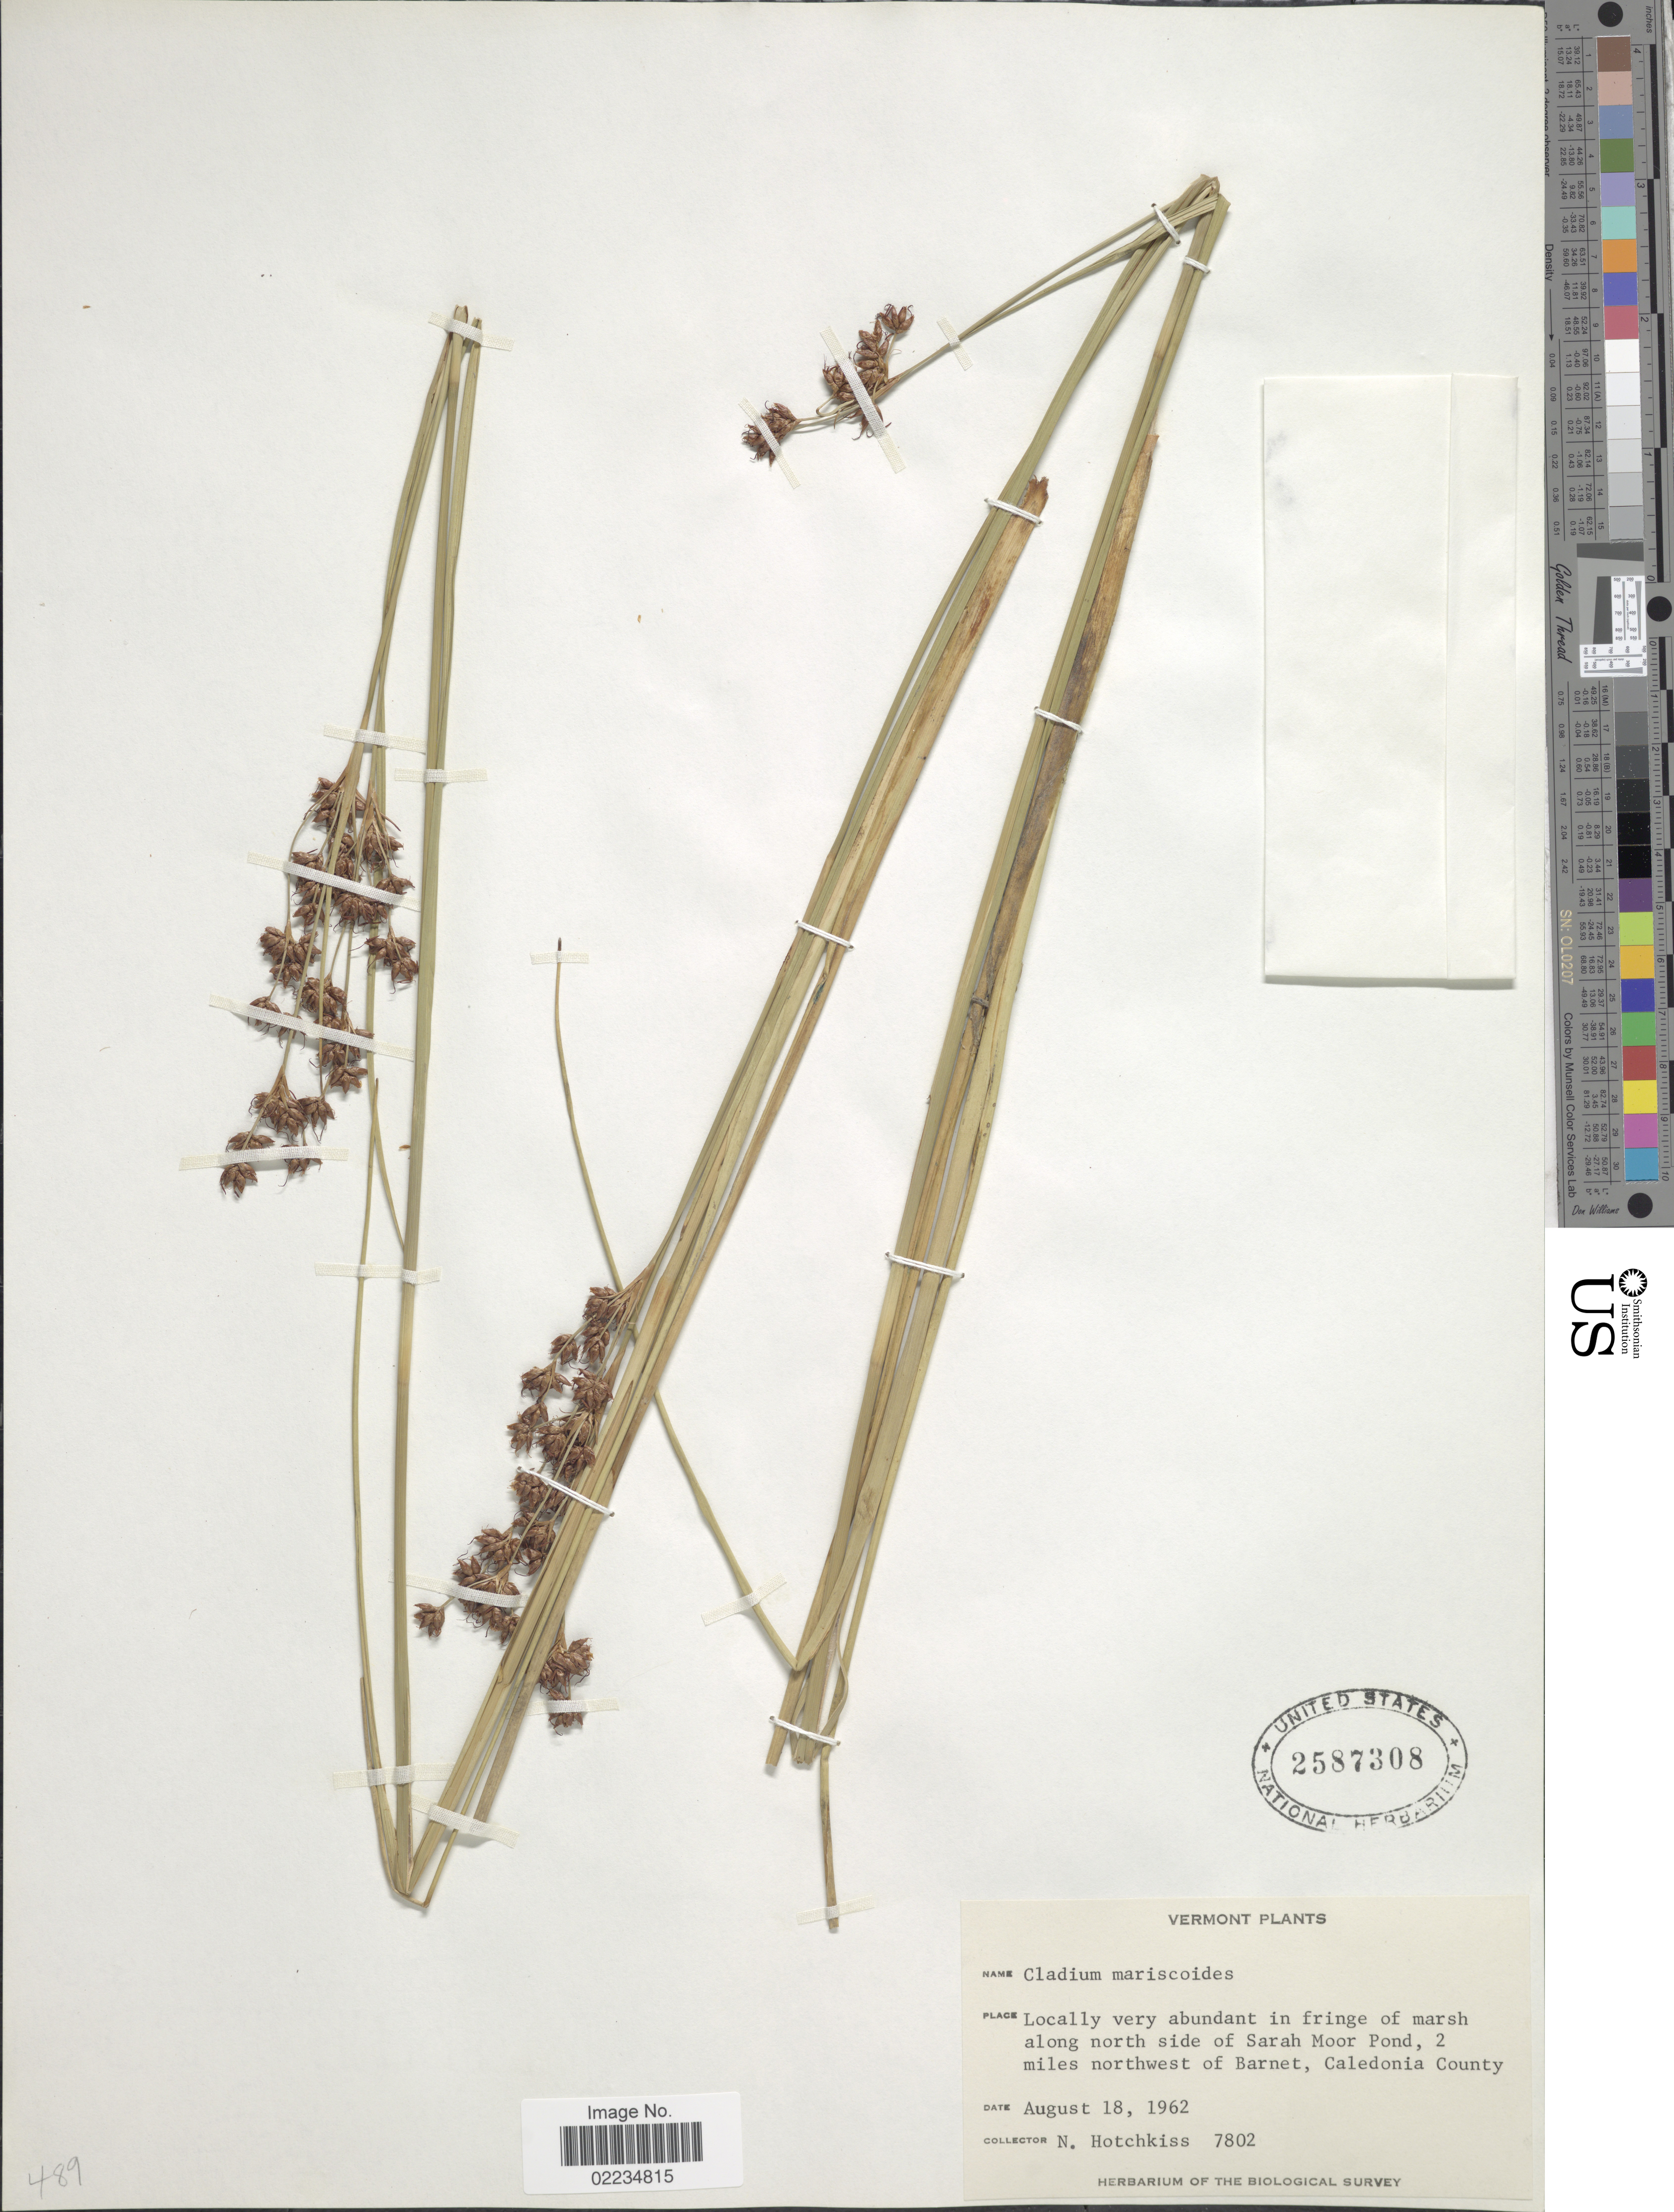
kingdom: Plantae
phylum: Tracheophyta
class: Liliopsida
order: Poales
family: Cyperaceae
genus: Cladium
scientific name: Cladium mariscoides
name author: (Muhl.) Torr.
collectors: N. Hotchkiss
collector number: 7802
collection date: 1962-08-18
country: United States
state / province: Vermont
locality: Locally very abundant in fringe of marsh along north side of Sarah Moor Pond, 2 miles northwest of Barnet, Caledonia County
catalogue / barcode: US 2587308